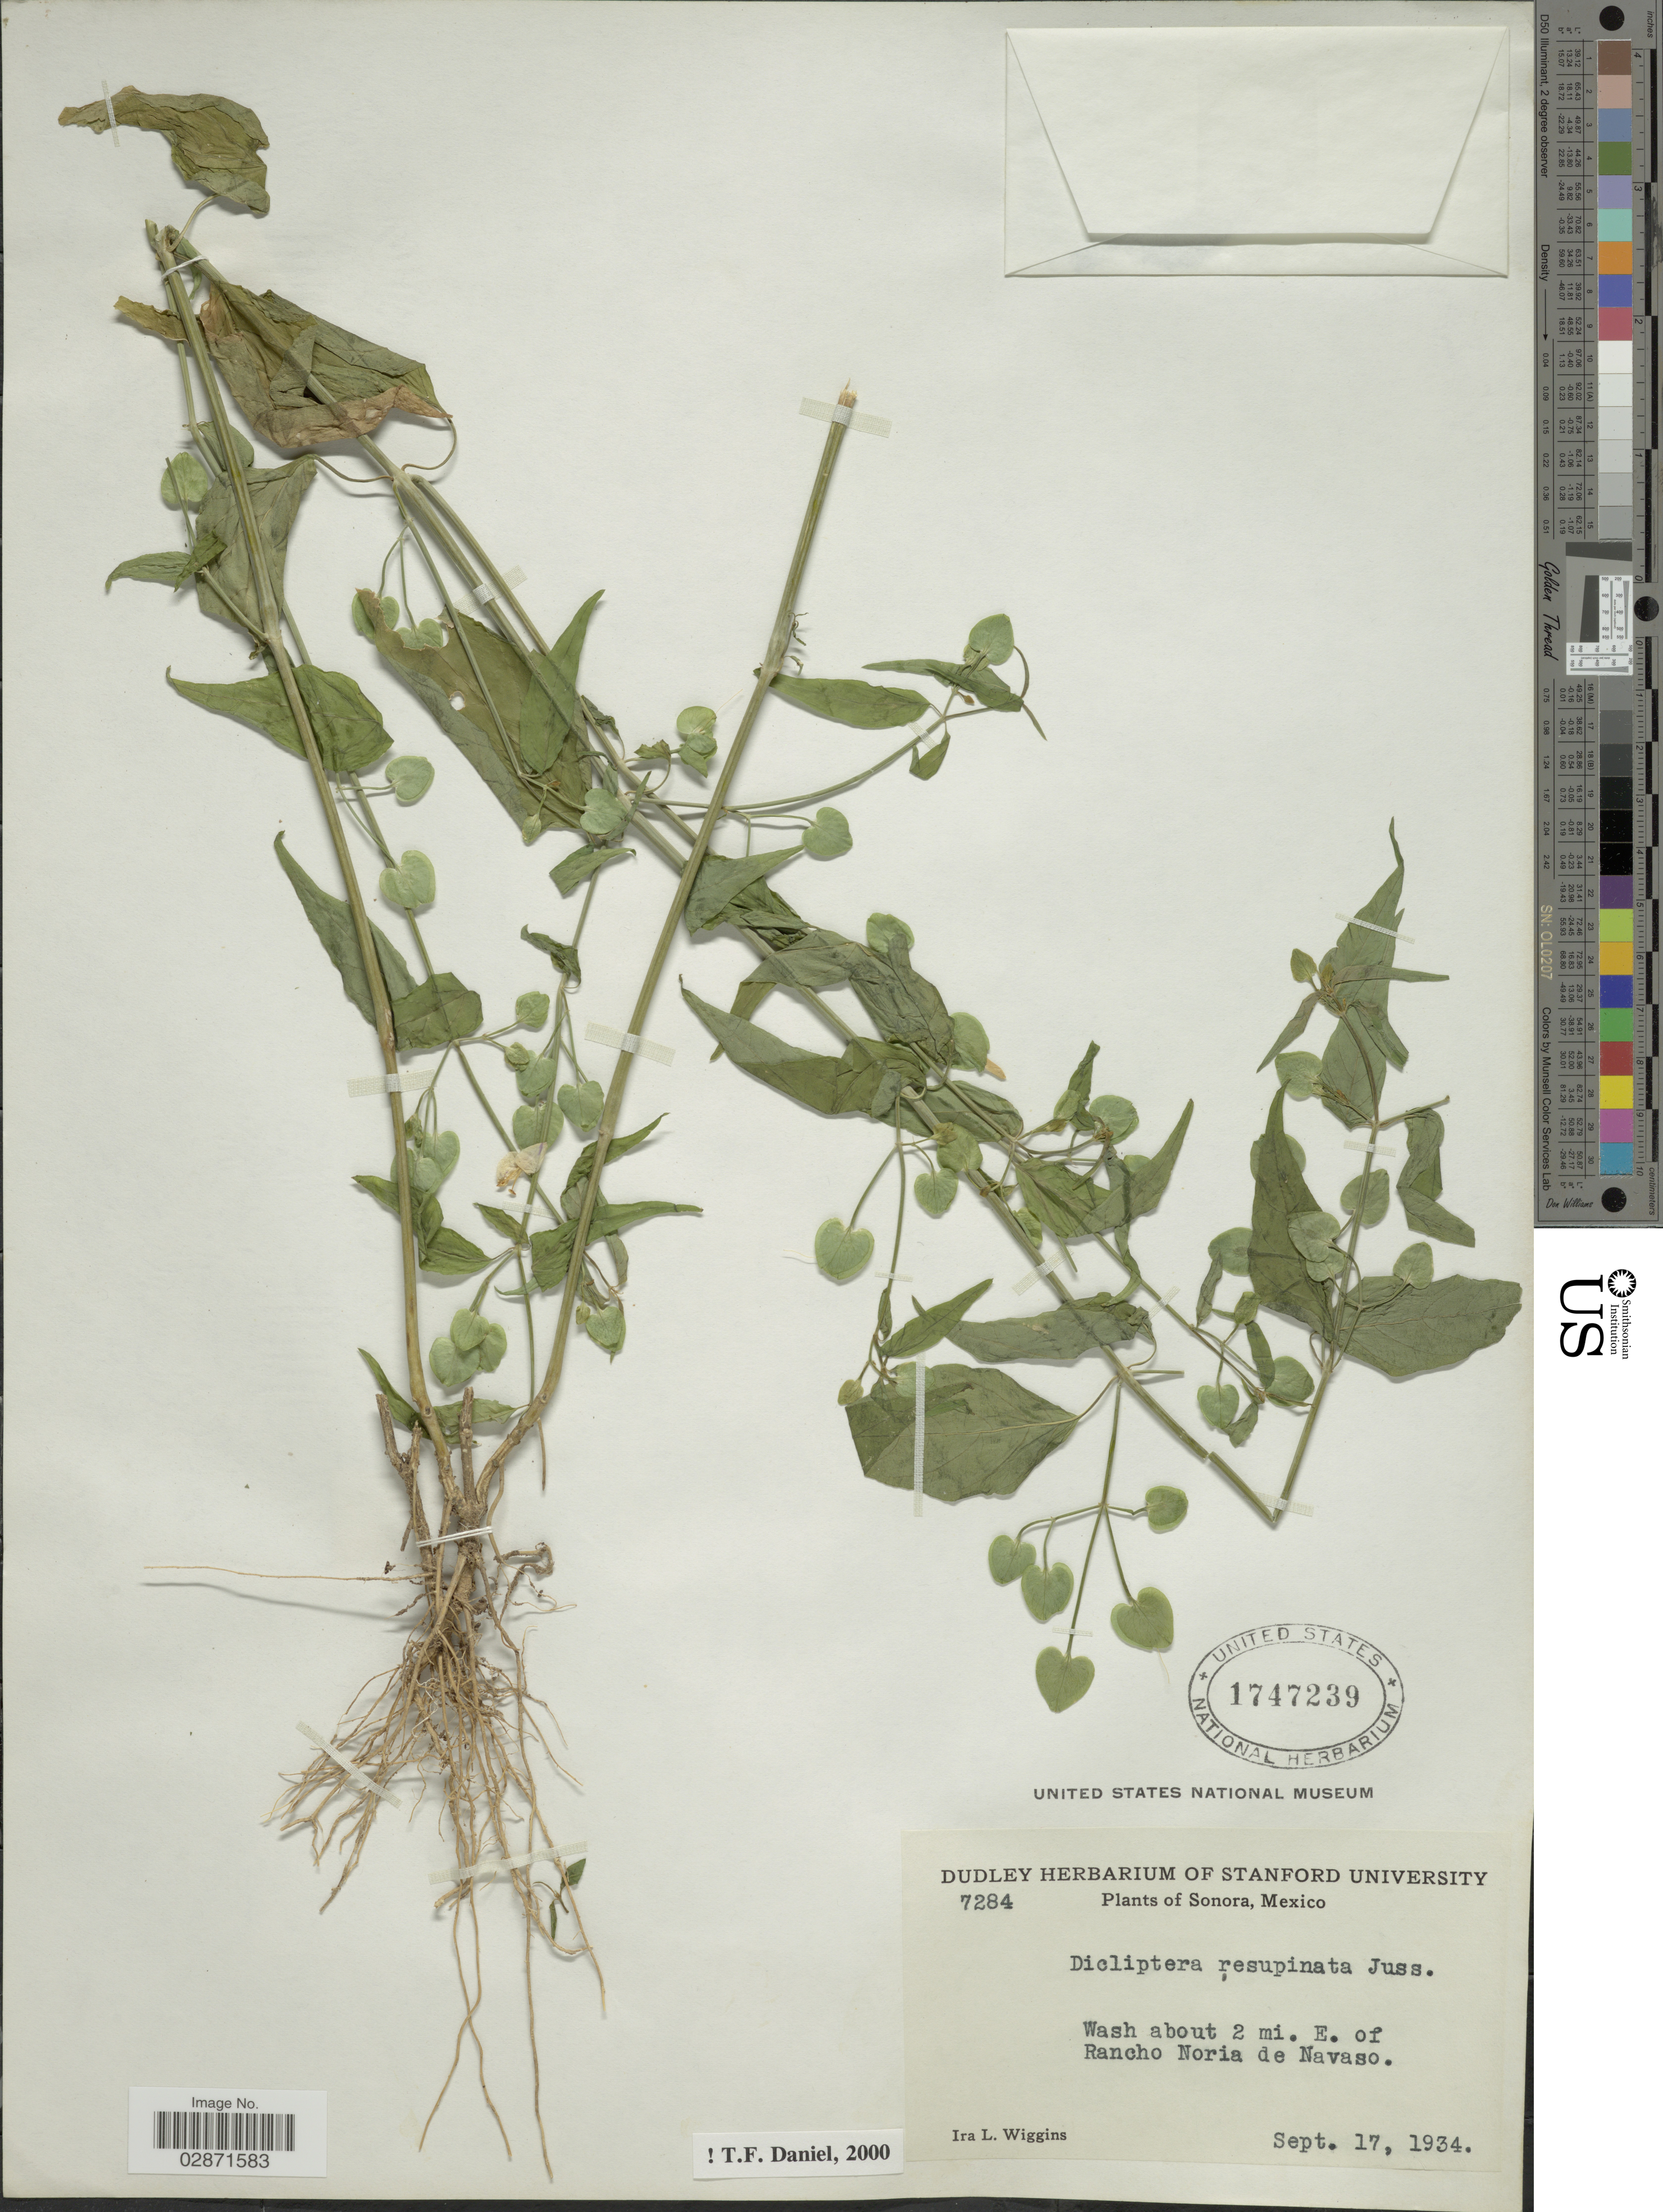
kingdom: Plantae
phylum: Tracheophyta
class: Magnoliopsida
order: Lamiales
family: Acanthaceae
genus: Dicliptera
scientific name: Dicliptera resupinata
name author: (Vahl) Juss.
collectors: I. L. Wiggins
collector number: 7284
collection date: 1934-09-17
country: Mexico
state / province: Sonora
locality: Wash about 2 mi. E. of Rancho Noria de Navaso.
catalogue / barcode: US 1747239